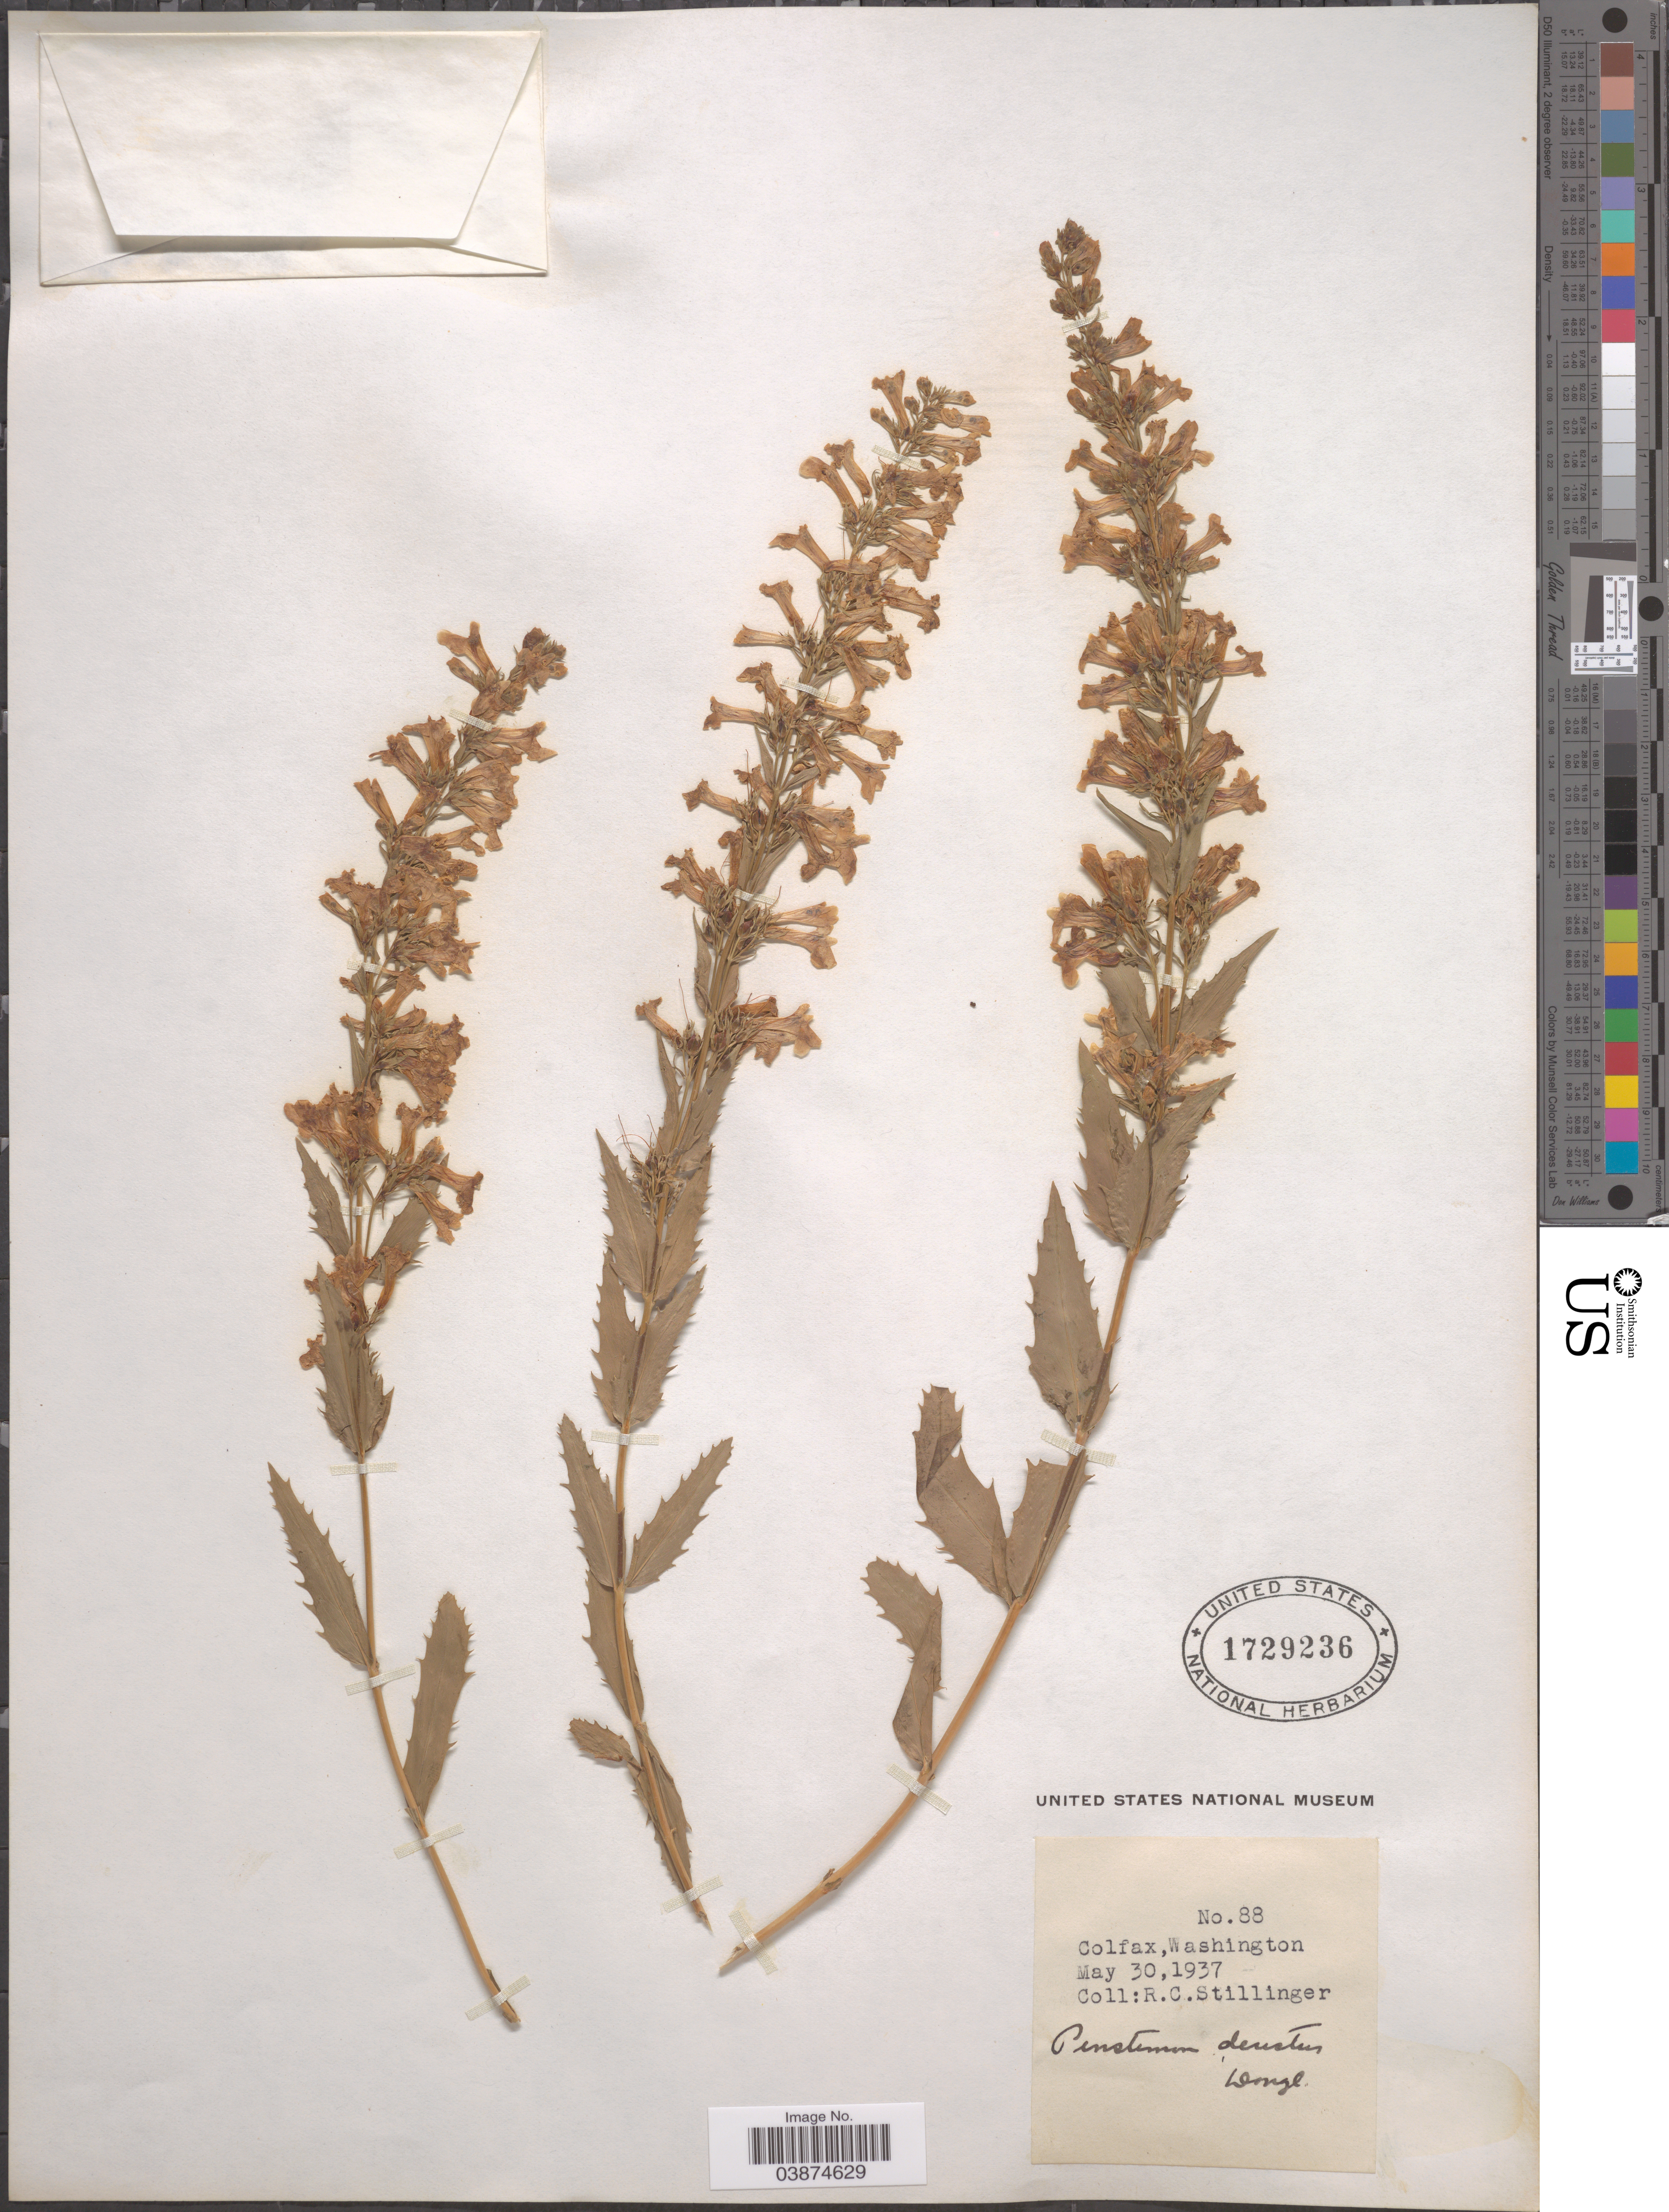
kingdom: Plantae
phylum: Tracheophyta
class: Magnoliopsida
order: Lamiales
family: Plantaginaceae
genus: Penstemon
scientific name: Penstemon deustus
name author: Douglas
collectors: R. Stillinger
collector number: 88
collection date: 1937-05-30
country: United States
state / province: Washington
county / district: Whitman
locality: Colfax.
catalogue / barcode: US 1729236